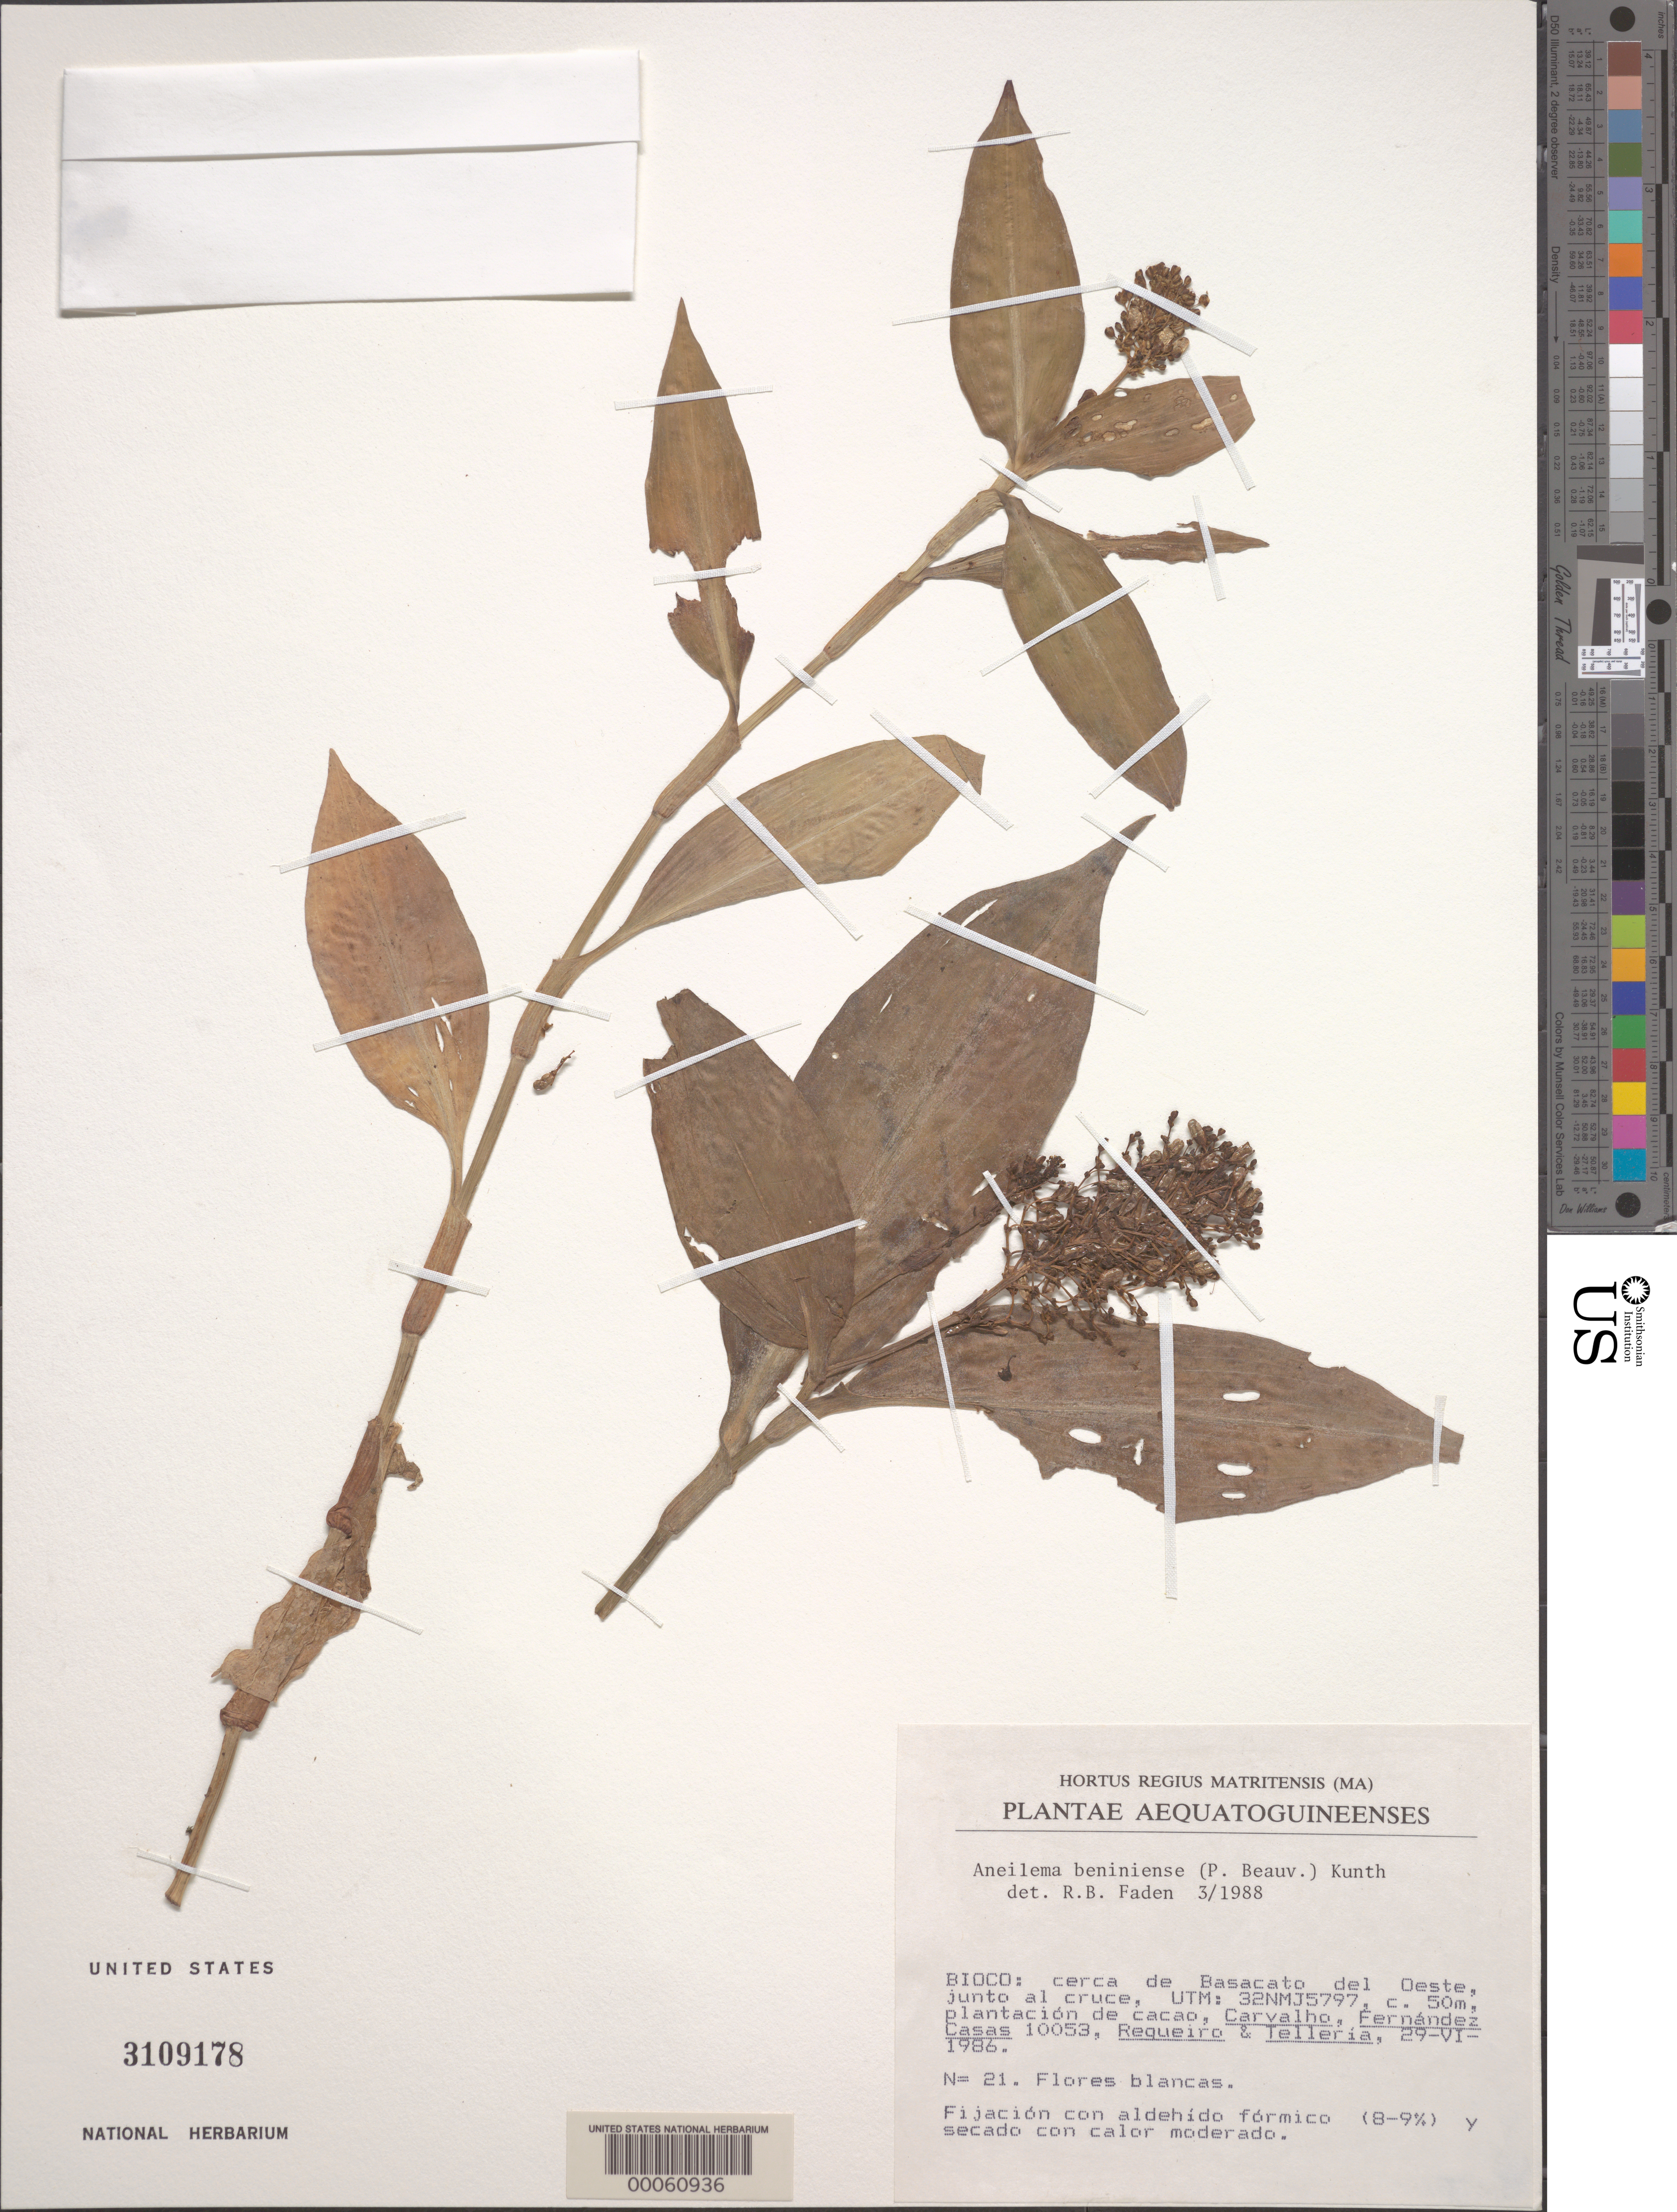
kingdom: Plantae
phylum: Tracheophyta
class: Liliopsida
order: Commelinales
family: Commelinaceae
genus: Aneilema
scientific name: Aneilema beniniense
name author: (P. Beauv.) Kunth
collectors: A. M. Carvalho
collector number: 10053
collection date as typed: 29 Jun 1986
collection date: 1986-06-29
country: Equatorial Guinea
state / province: Bioko Norte / Bioko Sur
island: Bioko Island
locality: Near Basacato del Oeste. [former Province of Fernando Pó (Bioko).]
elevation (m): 50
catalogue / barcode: US 3109178